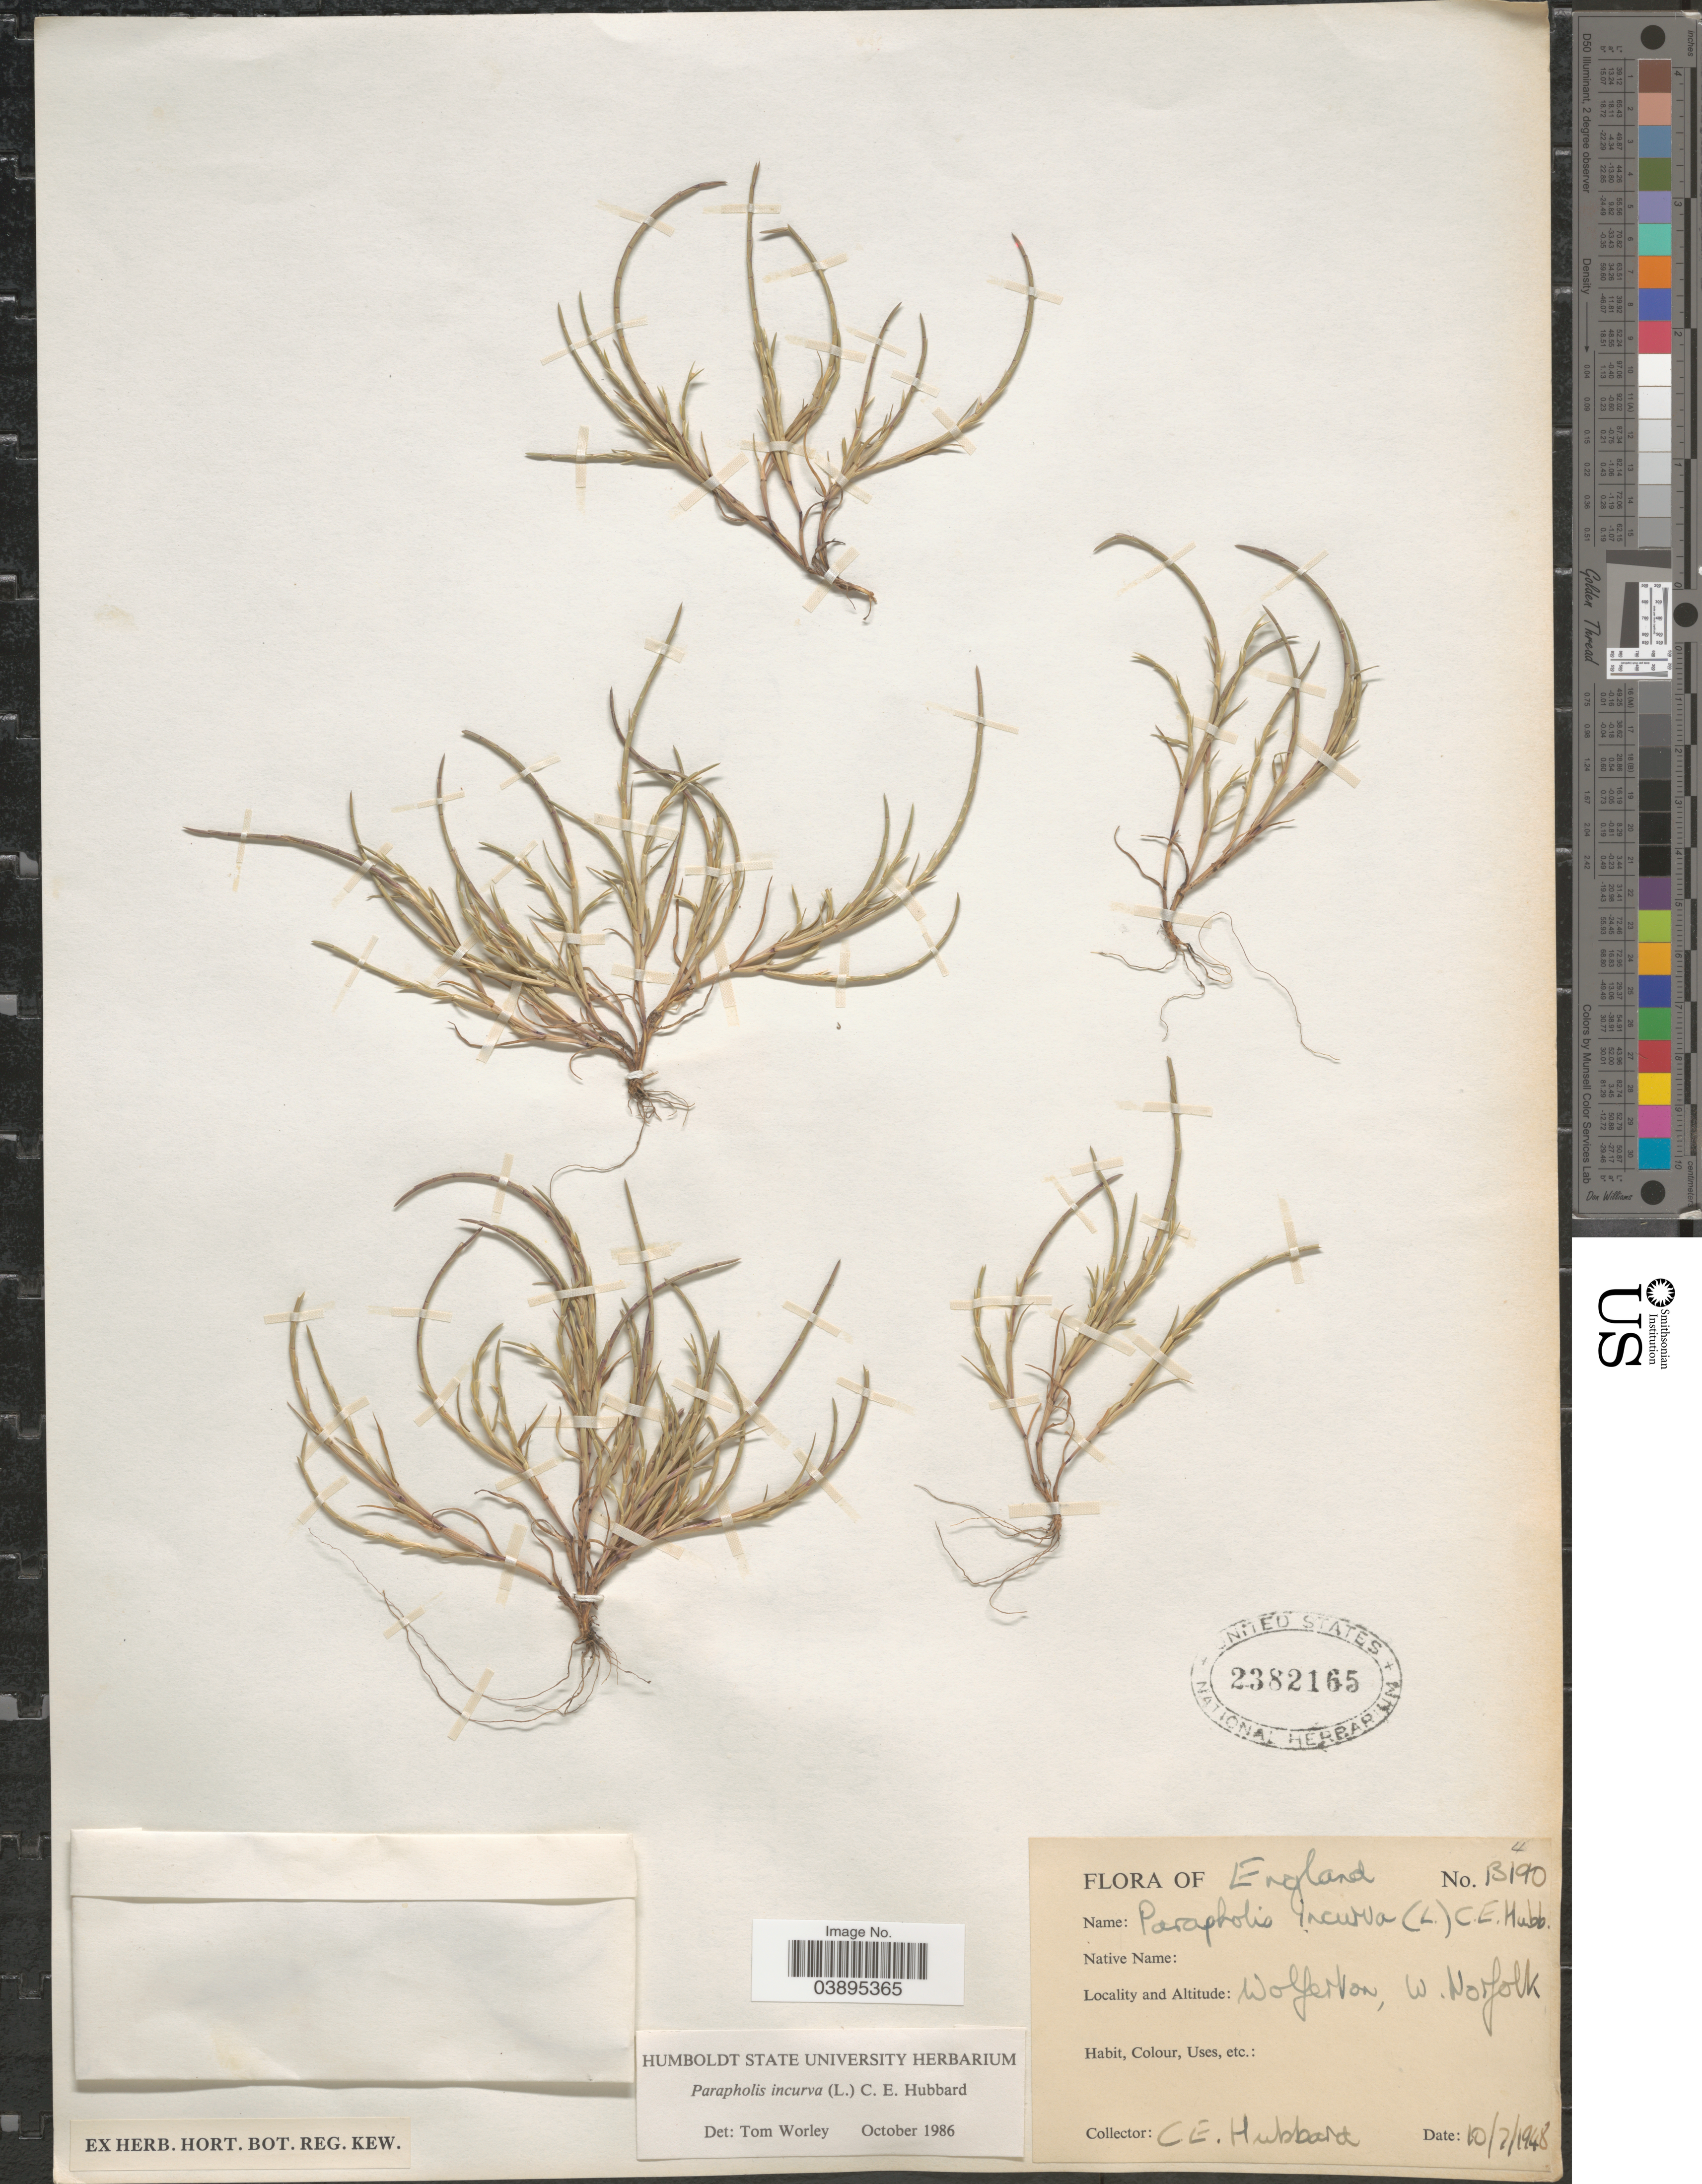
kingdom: Plantae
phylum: Tracheophyta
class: Liliopsida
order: Poales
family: Poaceae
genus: Parapholis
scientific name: Parapholis incurva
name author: (L.) C.E. Hubb.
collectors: C. E. Hubbard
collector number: B190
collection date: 1948-07-10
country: United Kingdom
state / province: England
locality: Wolferton, W. Norfolk.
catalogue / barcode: US 2382165